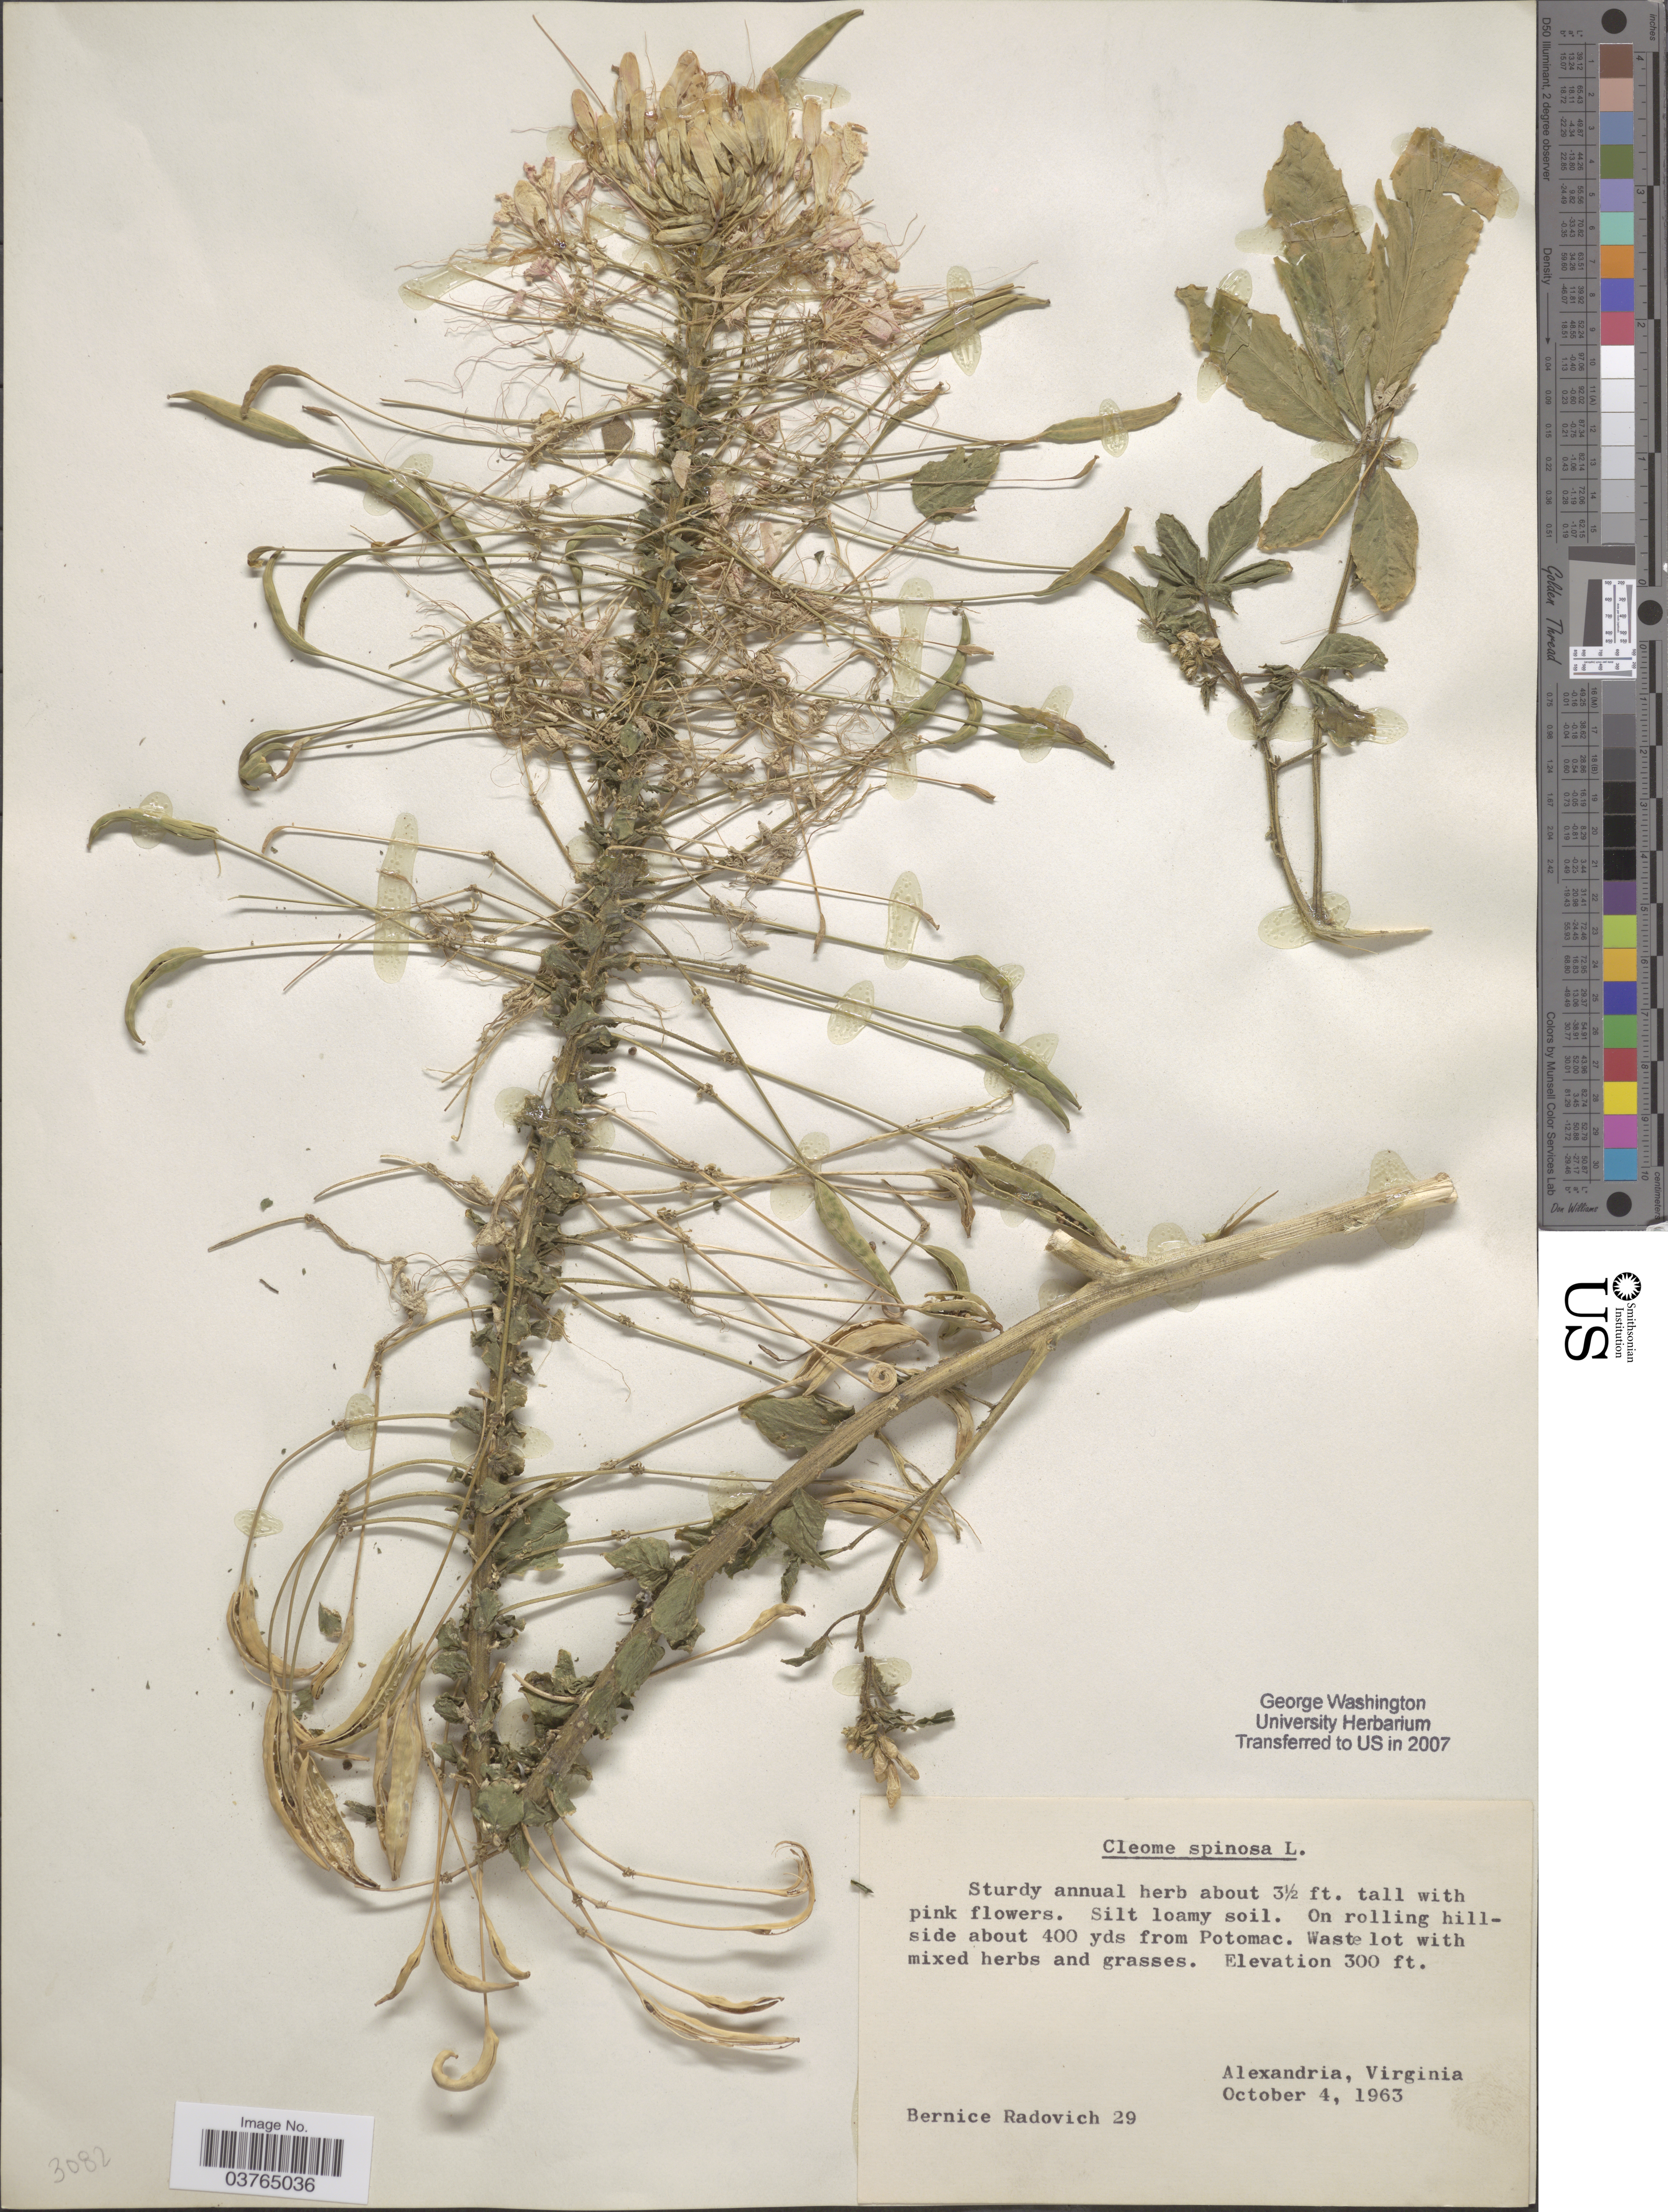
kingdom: Plantae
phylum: Tracheophyta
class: Magnoliopsida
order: Brassicales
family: Cleomaceae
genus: Tarenaya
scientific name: Tarenaya houtteana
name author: (Schltdl.) Soares Neto & Roalson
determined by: Strong, Mark T., (BOT), Smithsonian Institution - National Museum of Natural History (UNITED STATES)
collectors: B. Radovich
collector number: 29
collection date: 1963-10-04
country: United States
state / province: Virginia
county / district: City of Alexandria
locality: On rolling hillside about 400 yds from Potomac. Alexandria.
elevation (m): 91